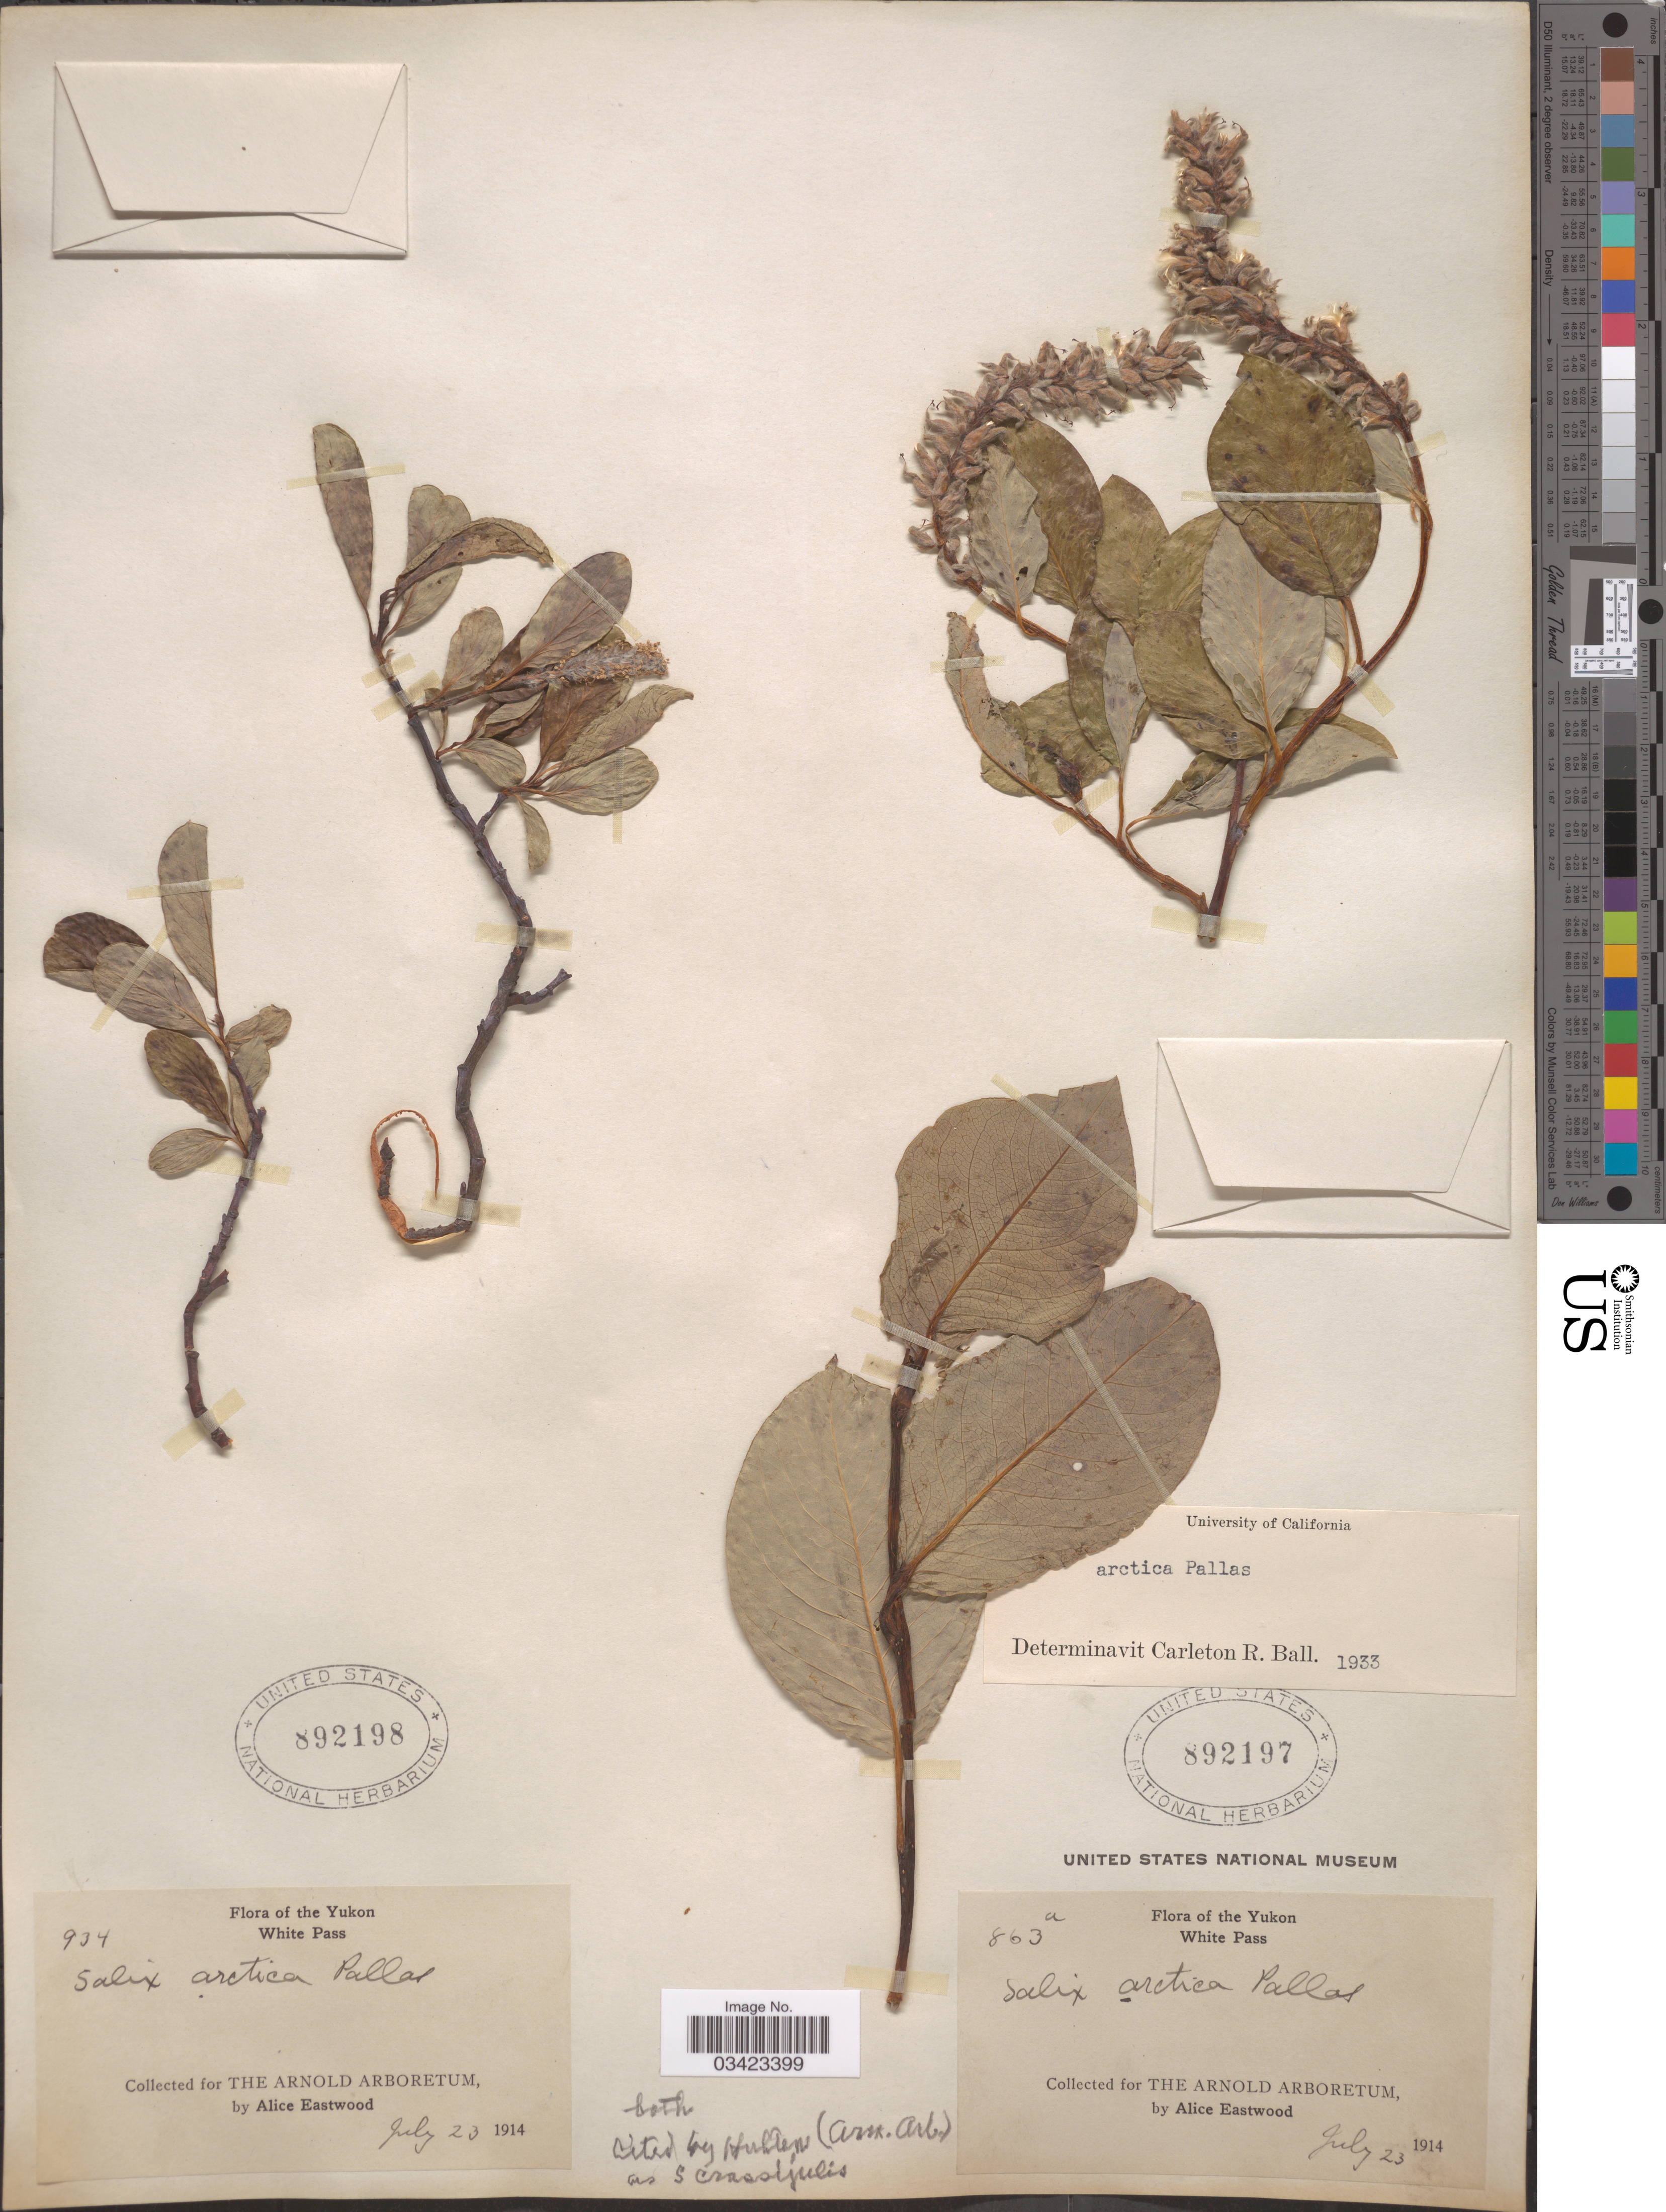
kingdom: Plantae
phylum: Tracheophyta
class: Magnoliopsida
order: Malpighiales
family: Salicaceae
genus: Salix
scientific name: Salix arctica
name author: Pall.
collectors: A. Eastwood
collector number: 934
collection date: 1914-07-23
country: Canada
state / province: Yukon Territory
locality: Yukon. White Pass.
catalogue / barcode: US 892198